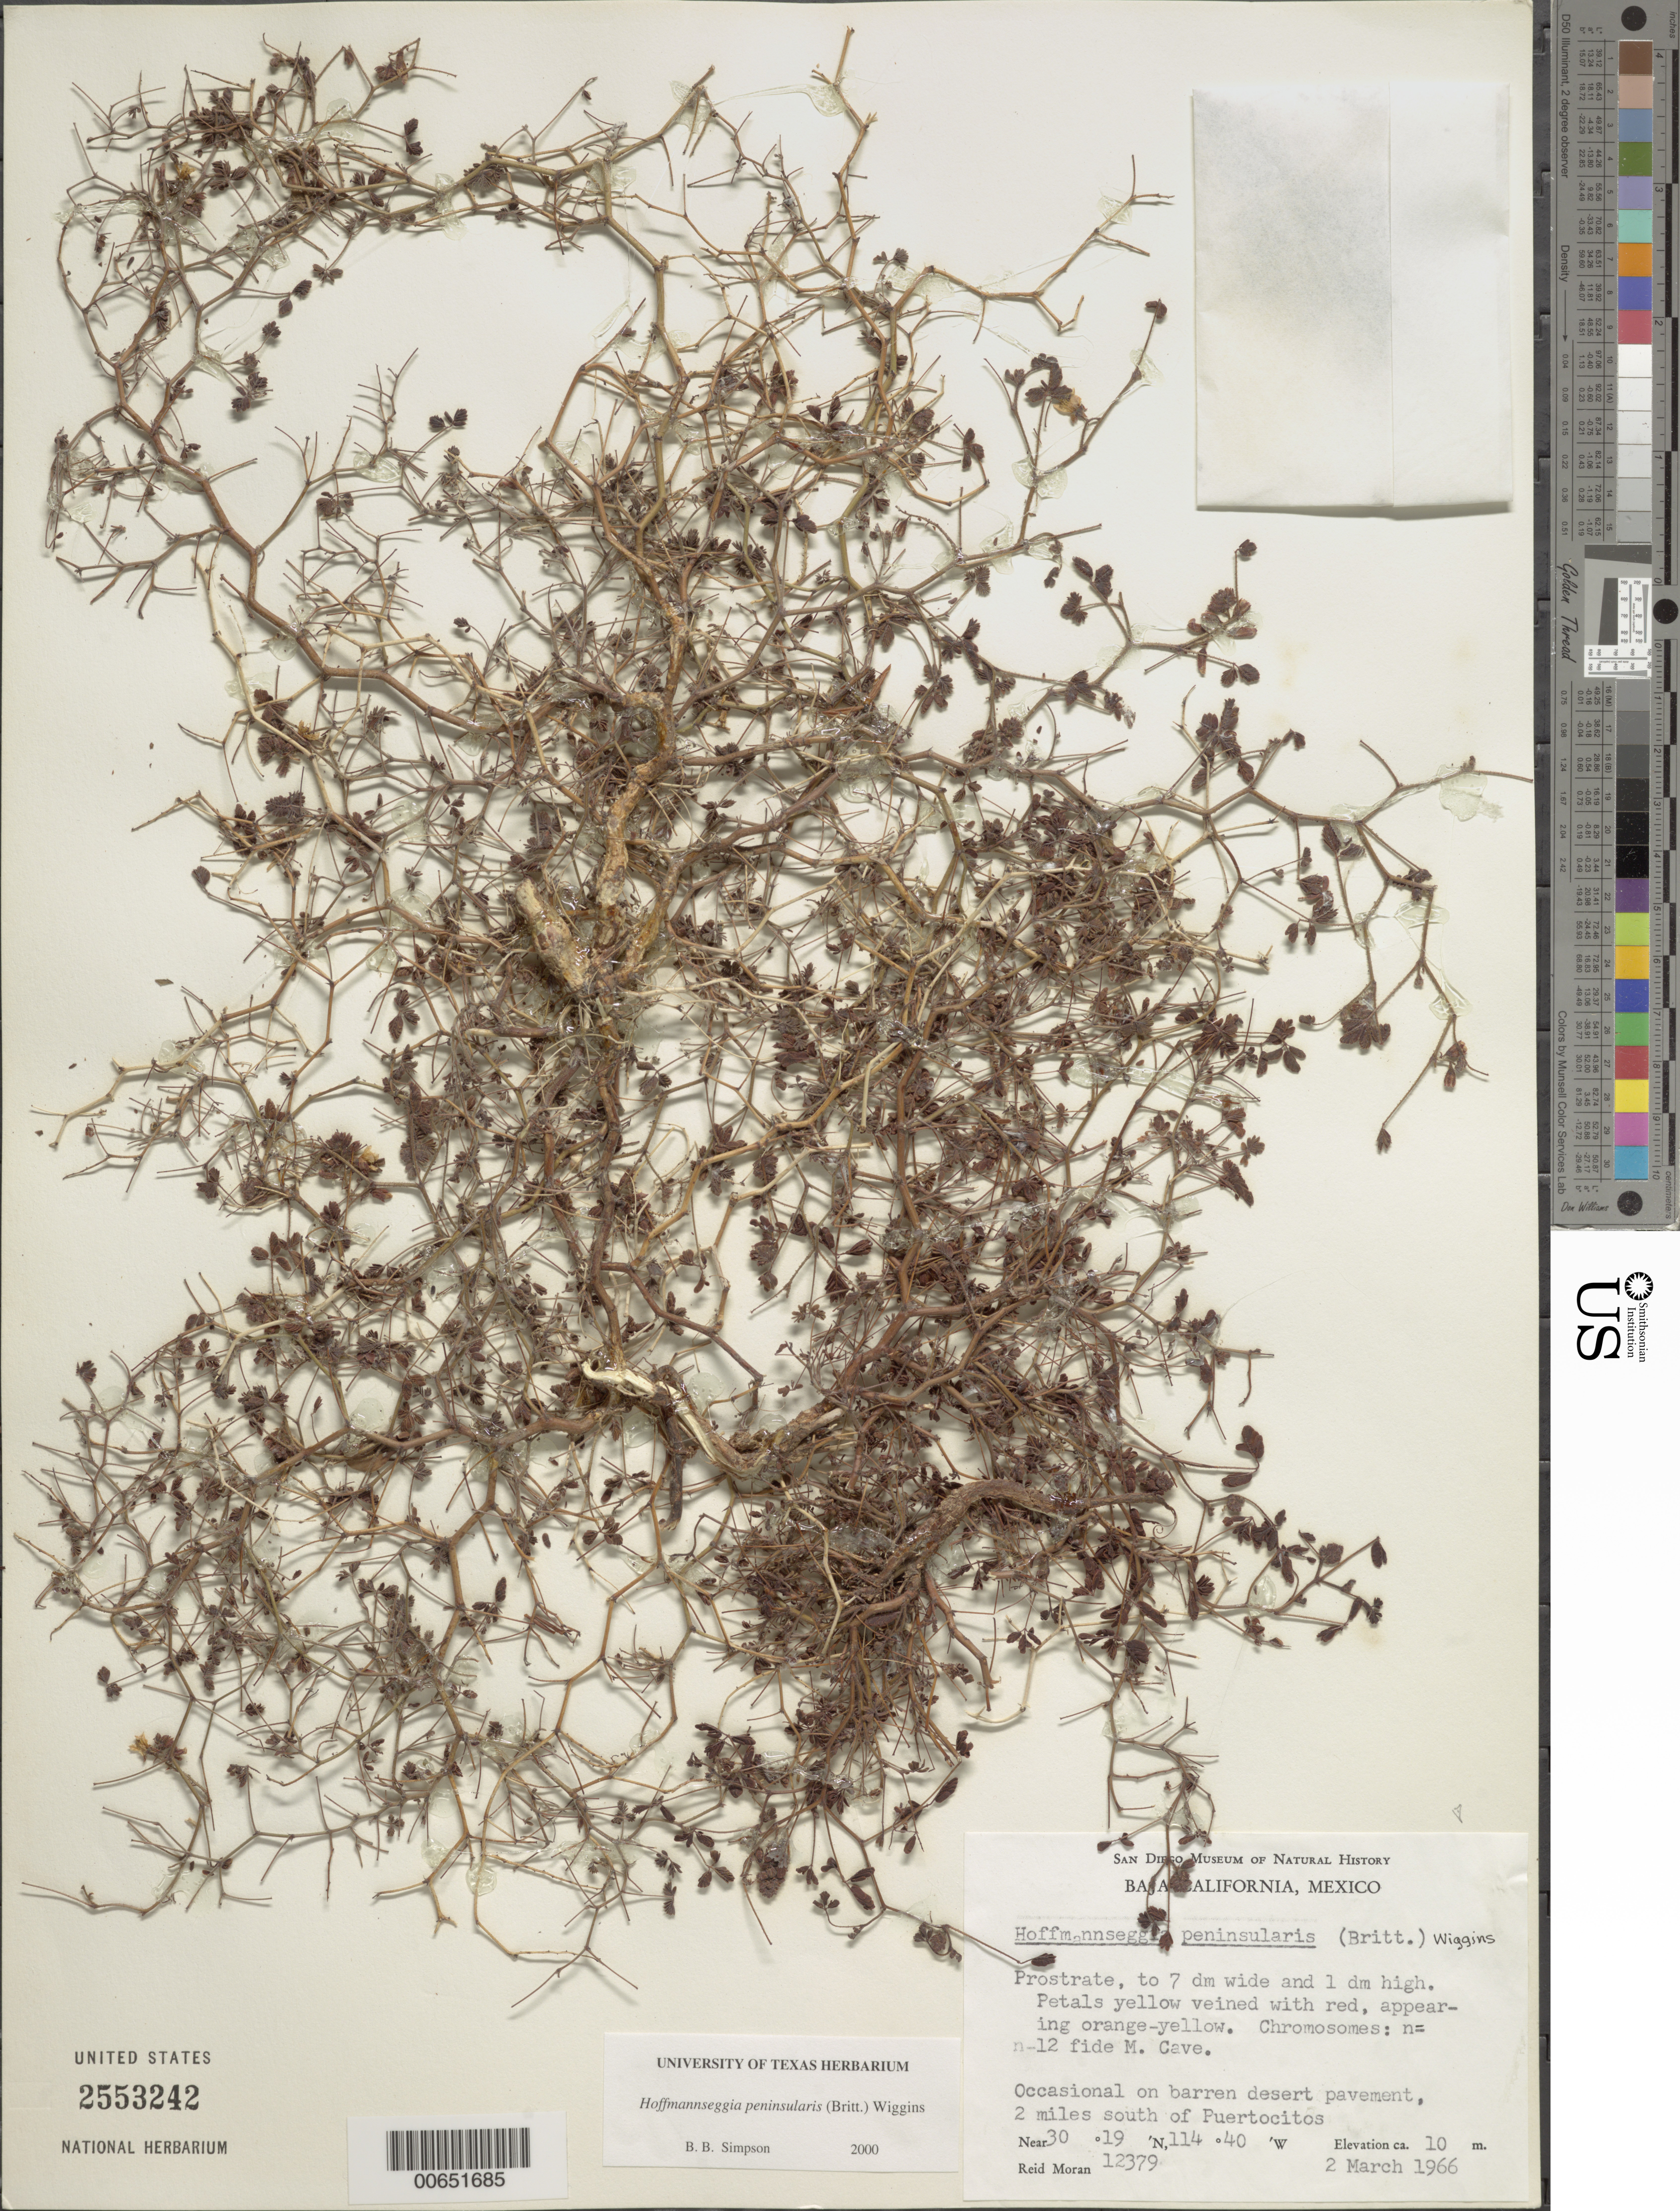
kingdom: Plantae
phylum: Tracheophyta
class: Magnoliopsida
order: Fabales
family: Fabaceae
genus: Hoffmannseggia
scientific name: Hoffmannseggia peninsularis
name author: (Britton) Wiggins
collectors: R. V. Moran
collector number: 12379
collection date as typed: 02 Mar 1966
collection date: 1966-03-02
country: Mexico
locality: Baja California, S of Puertocitos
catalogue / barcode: US 2553242